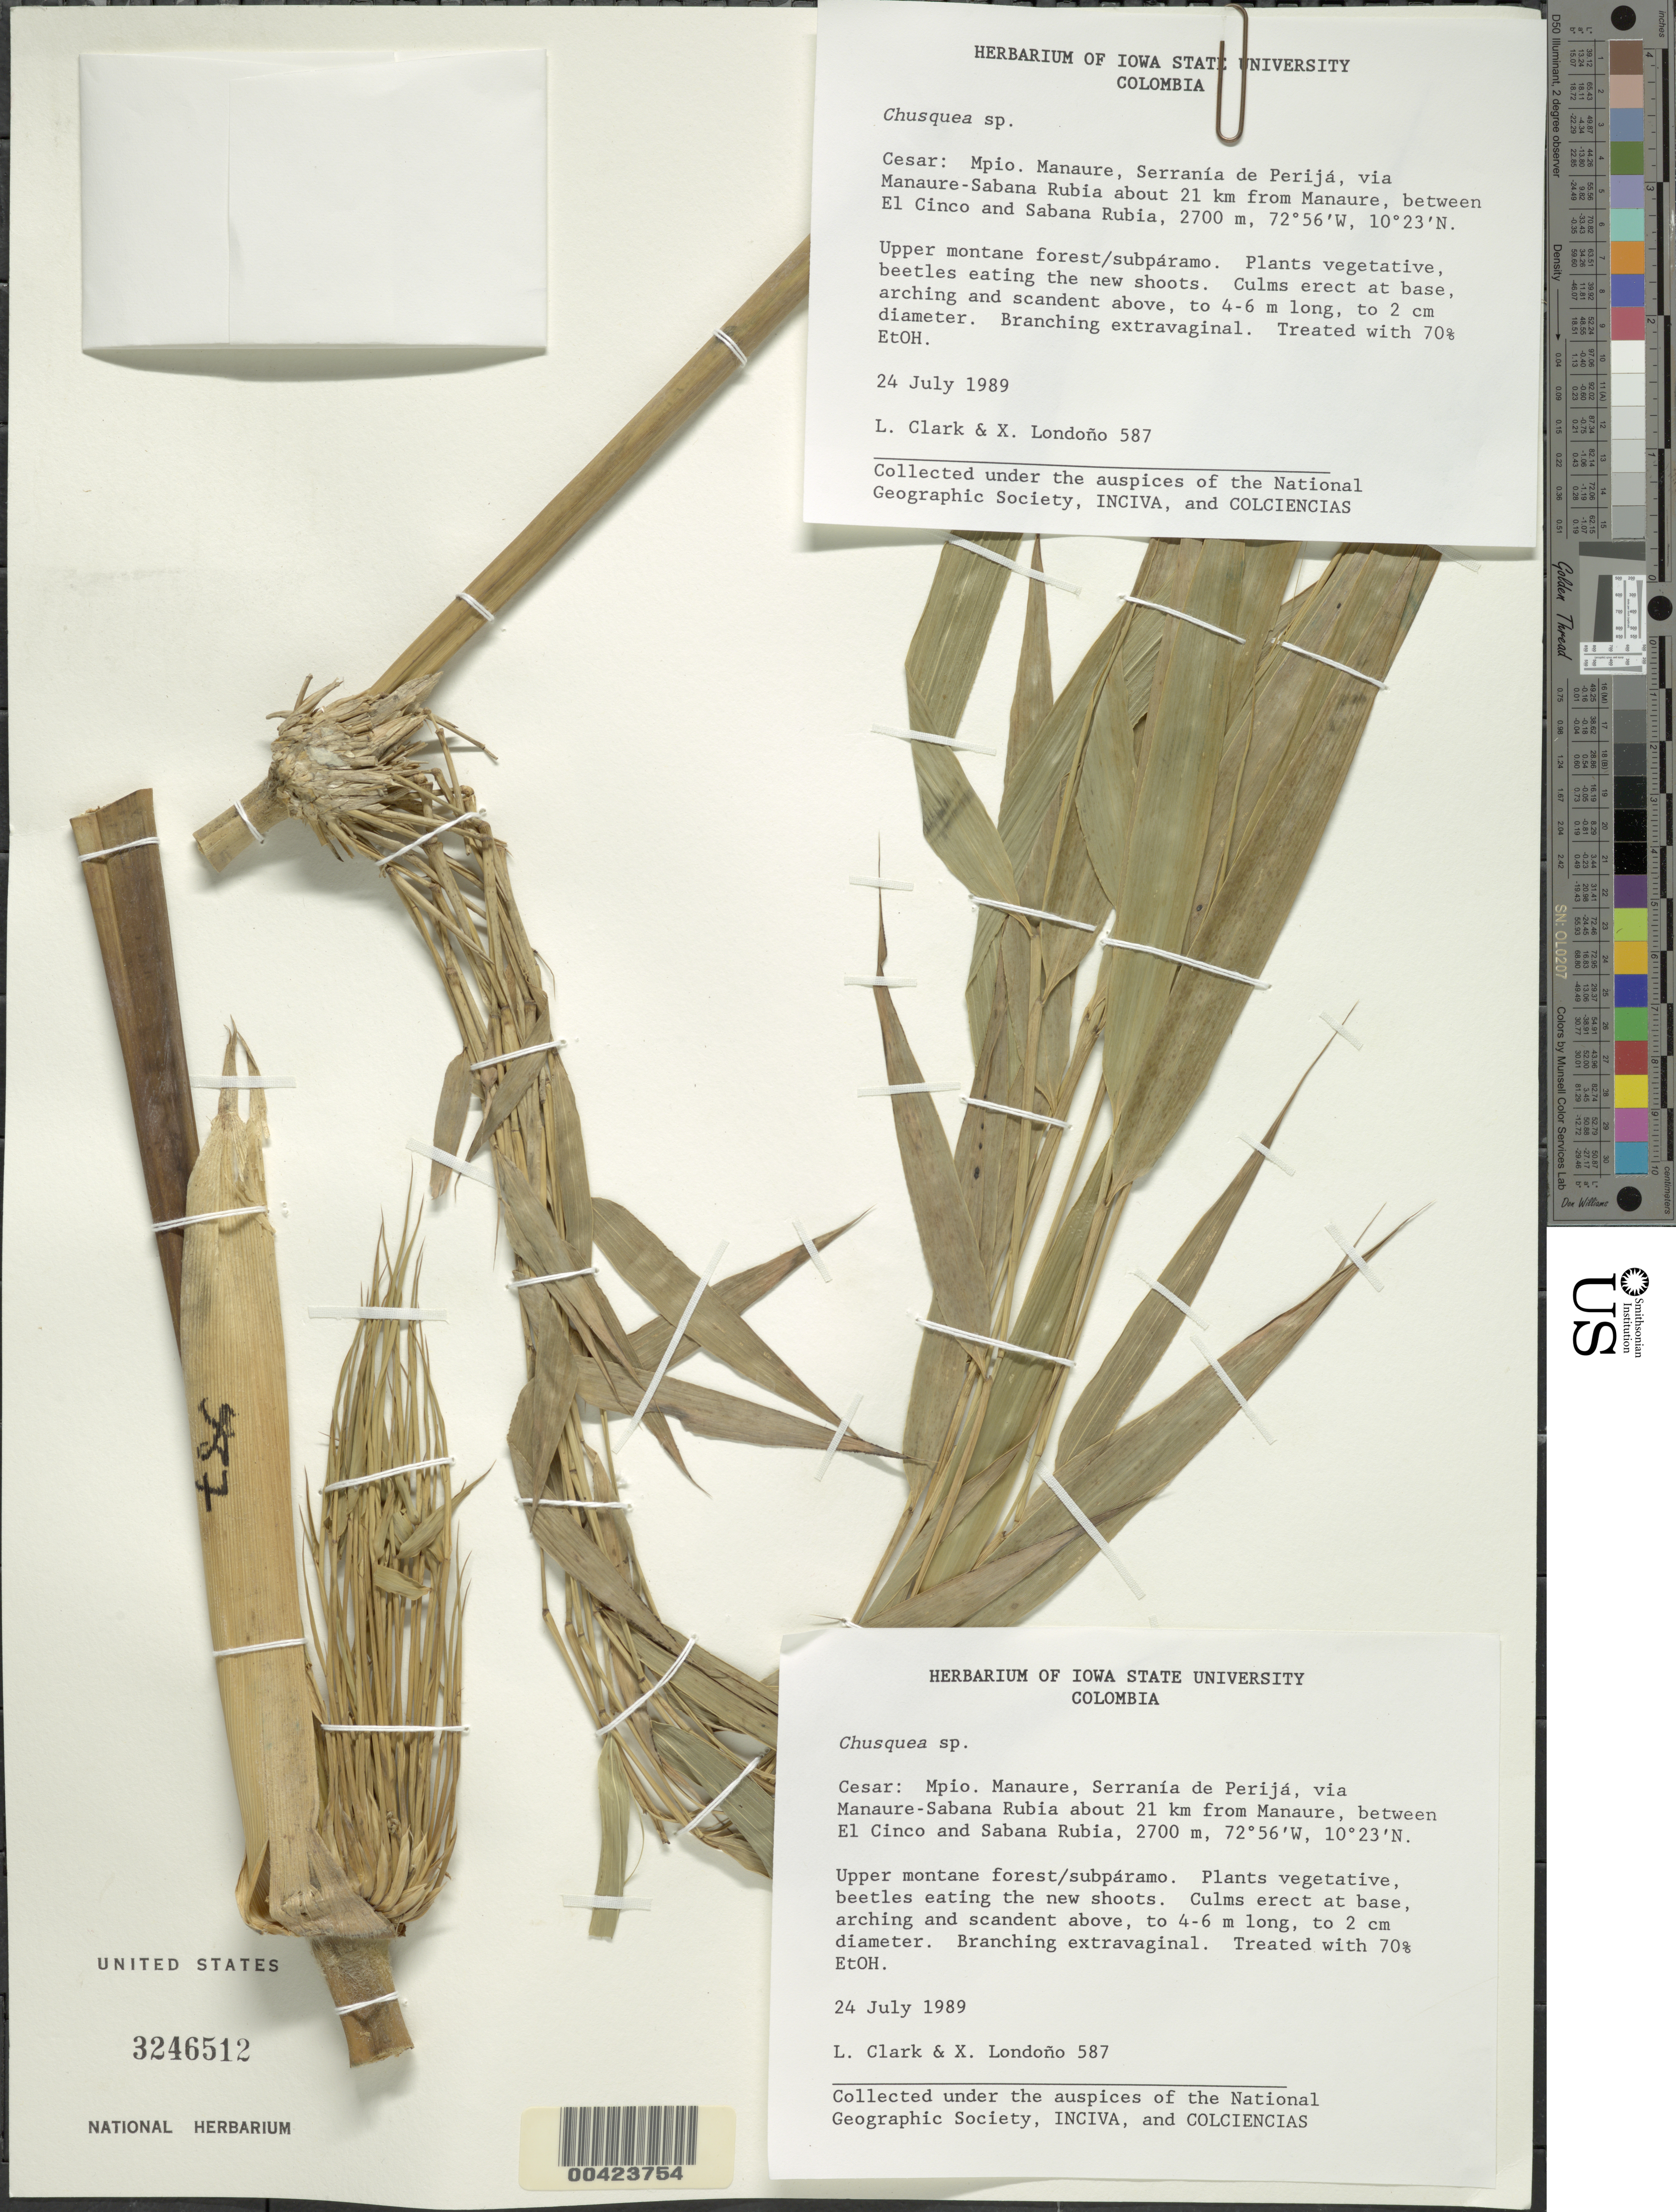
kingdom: Plantae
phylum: Tracheophyta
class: Liliopsida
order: Poales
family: Poaceae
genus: Chusquea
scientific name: Chusquea sp.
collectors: L. G. Clark & X. Londoño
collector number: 587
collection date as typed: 24 Jul 1989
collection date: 1989-07-24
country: Colombia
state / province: César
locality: Manaure Mun. (?), El Cinco and Sabana Rubio, between; Serrania de Perija, via Manaure-Sabana Rubia about 21 km from Manaure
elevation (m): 2700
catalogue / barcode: US 3246512